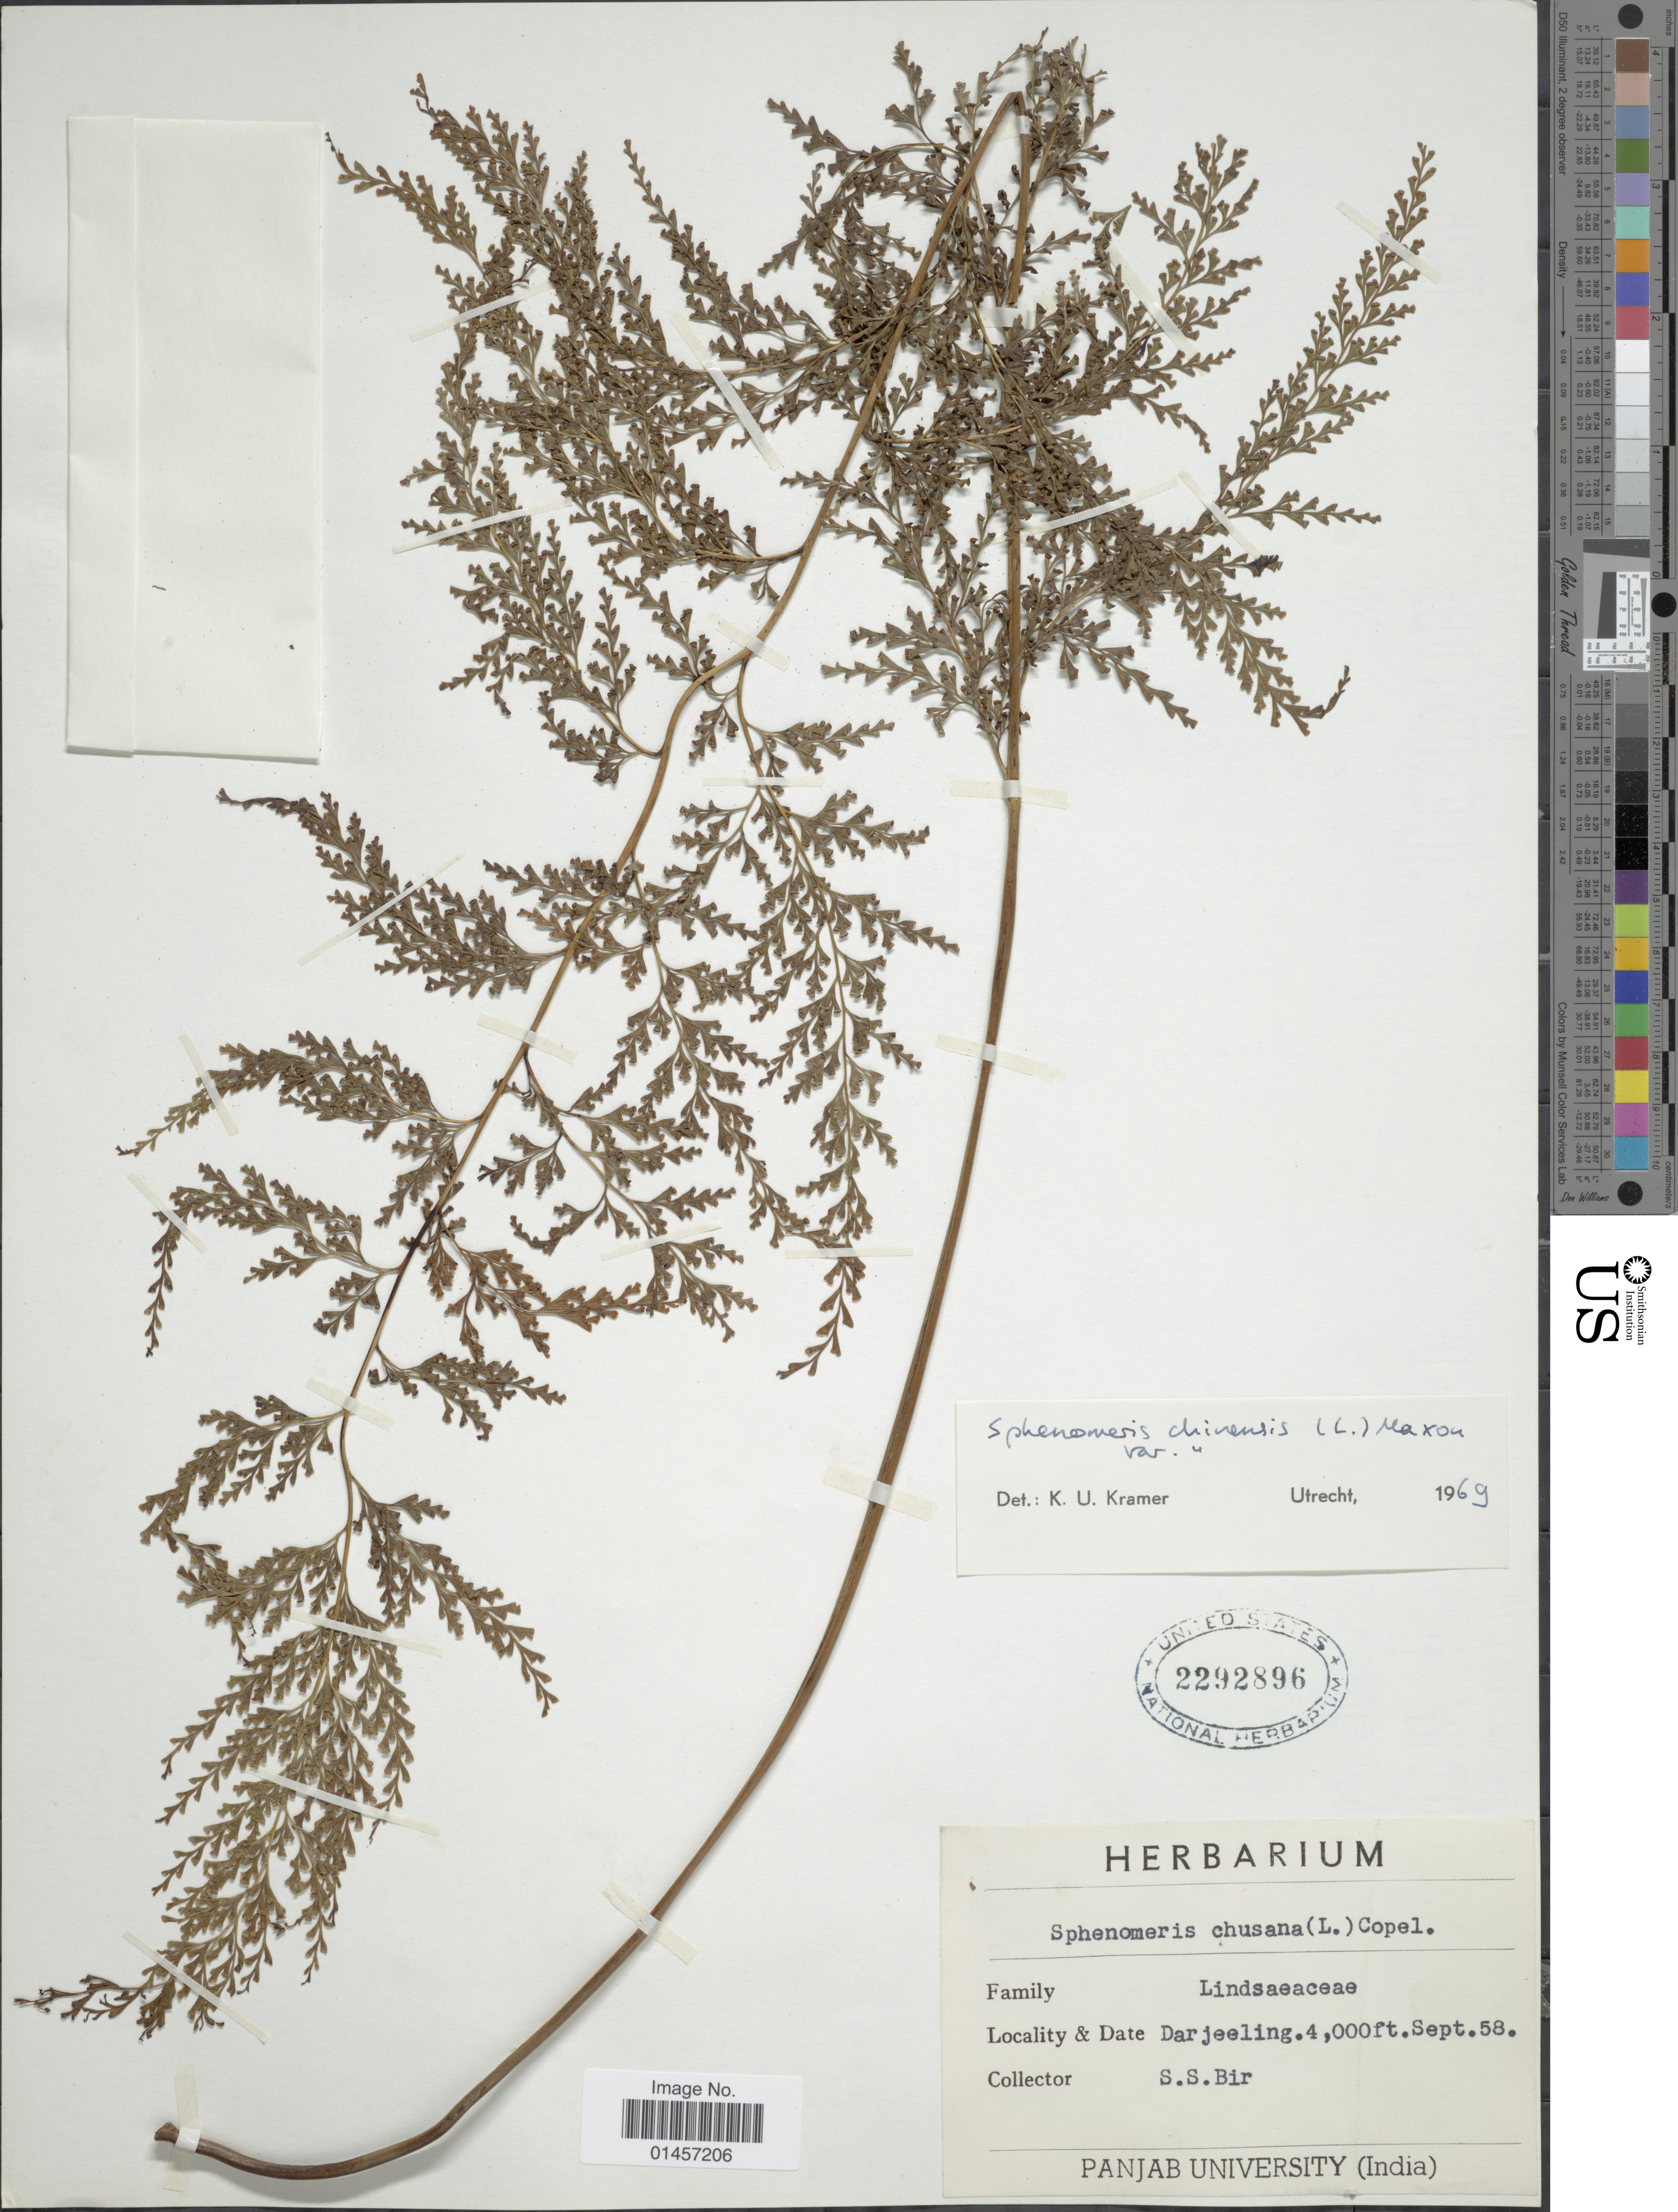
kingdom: Plantae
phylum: Tracheophyta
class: Polypodiopsida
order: Polypodiales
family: Lindsaeaceae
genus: Sphenomeris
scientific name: Sphenomeris chinensis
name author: (L.) Maxon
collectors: S. S. Bir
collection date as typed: Transcribed d/m/y: /9/58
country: India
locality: Darjeerling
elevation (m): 1219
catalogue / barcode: US 2292896